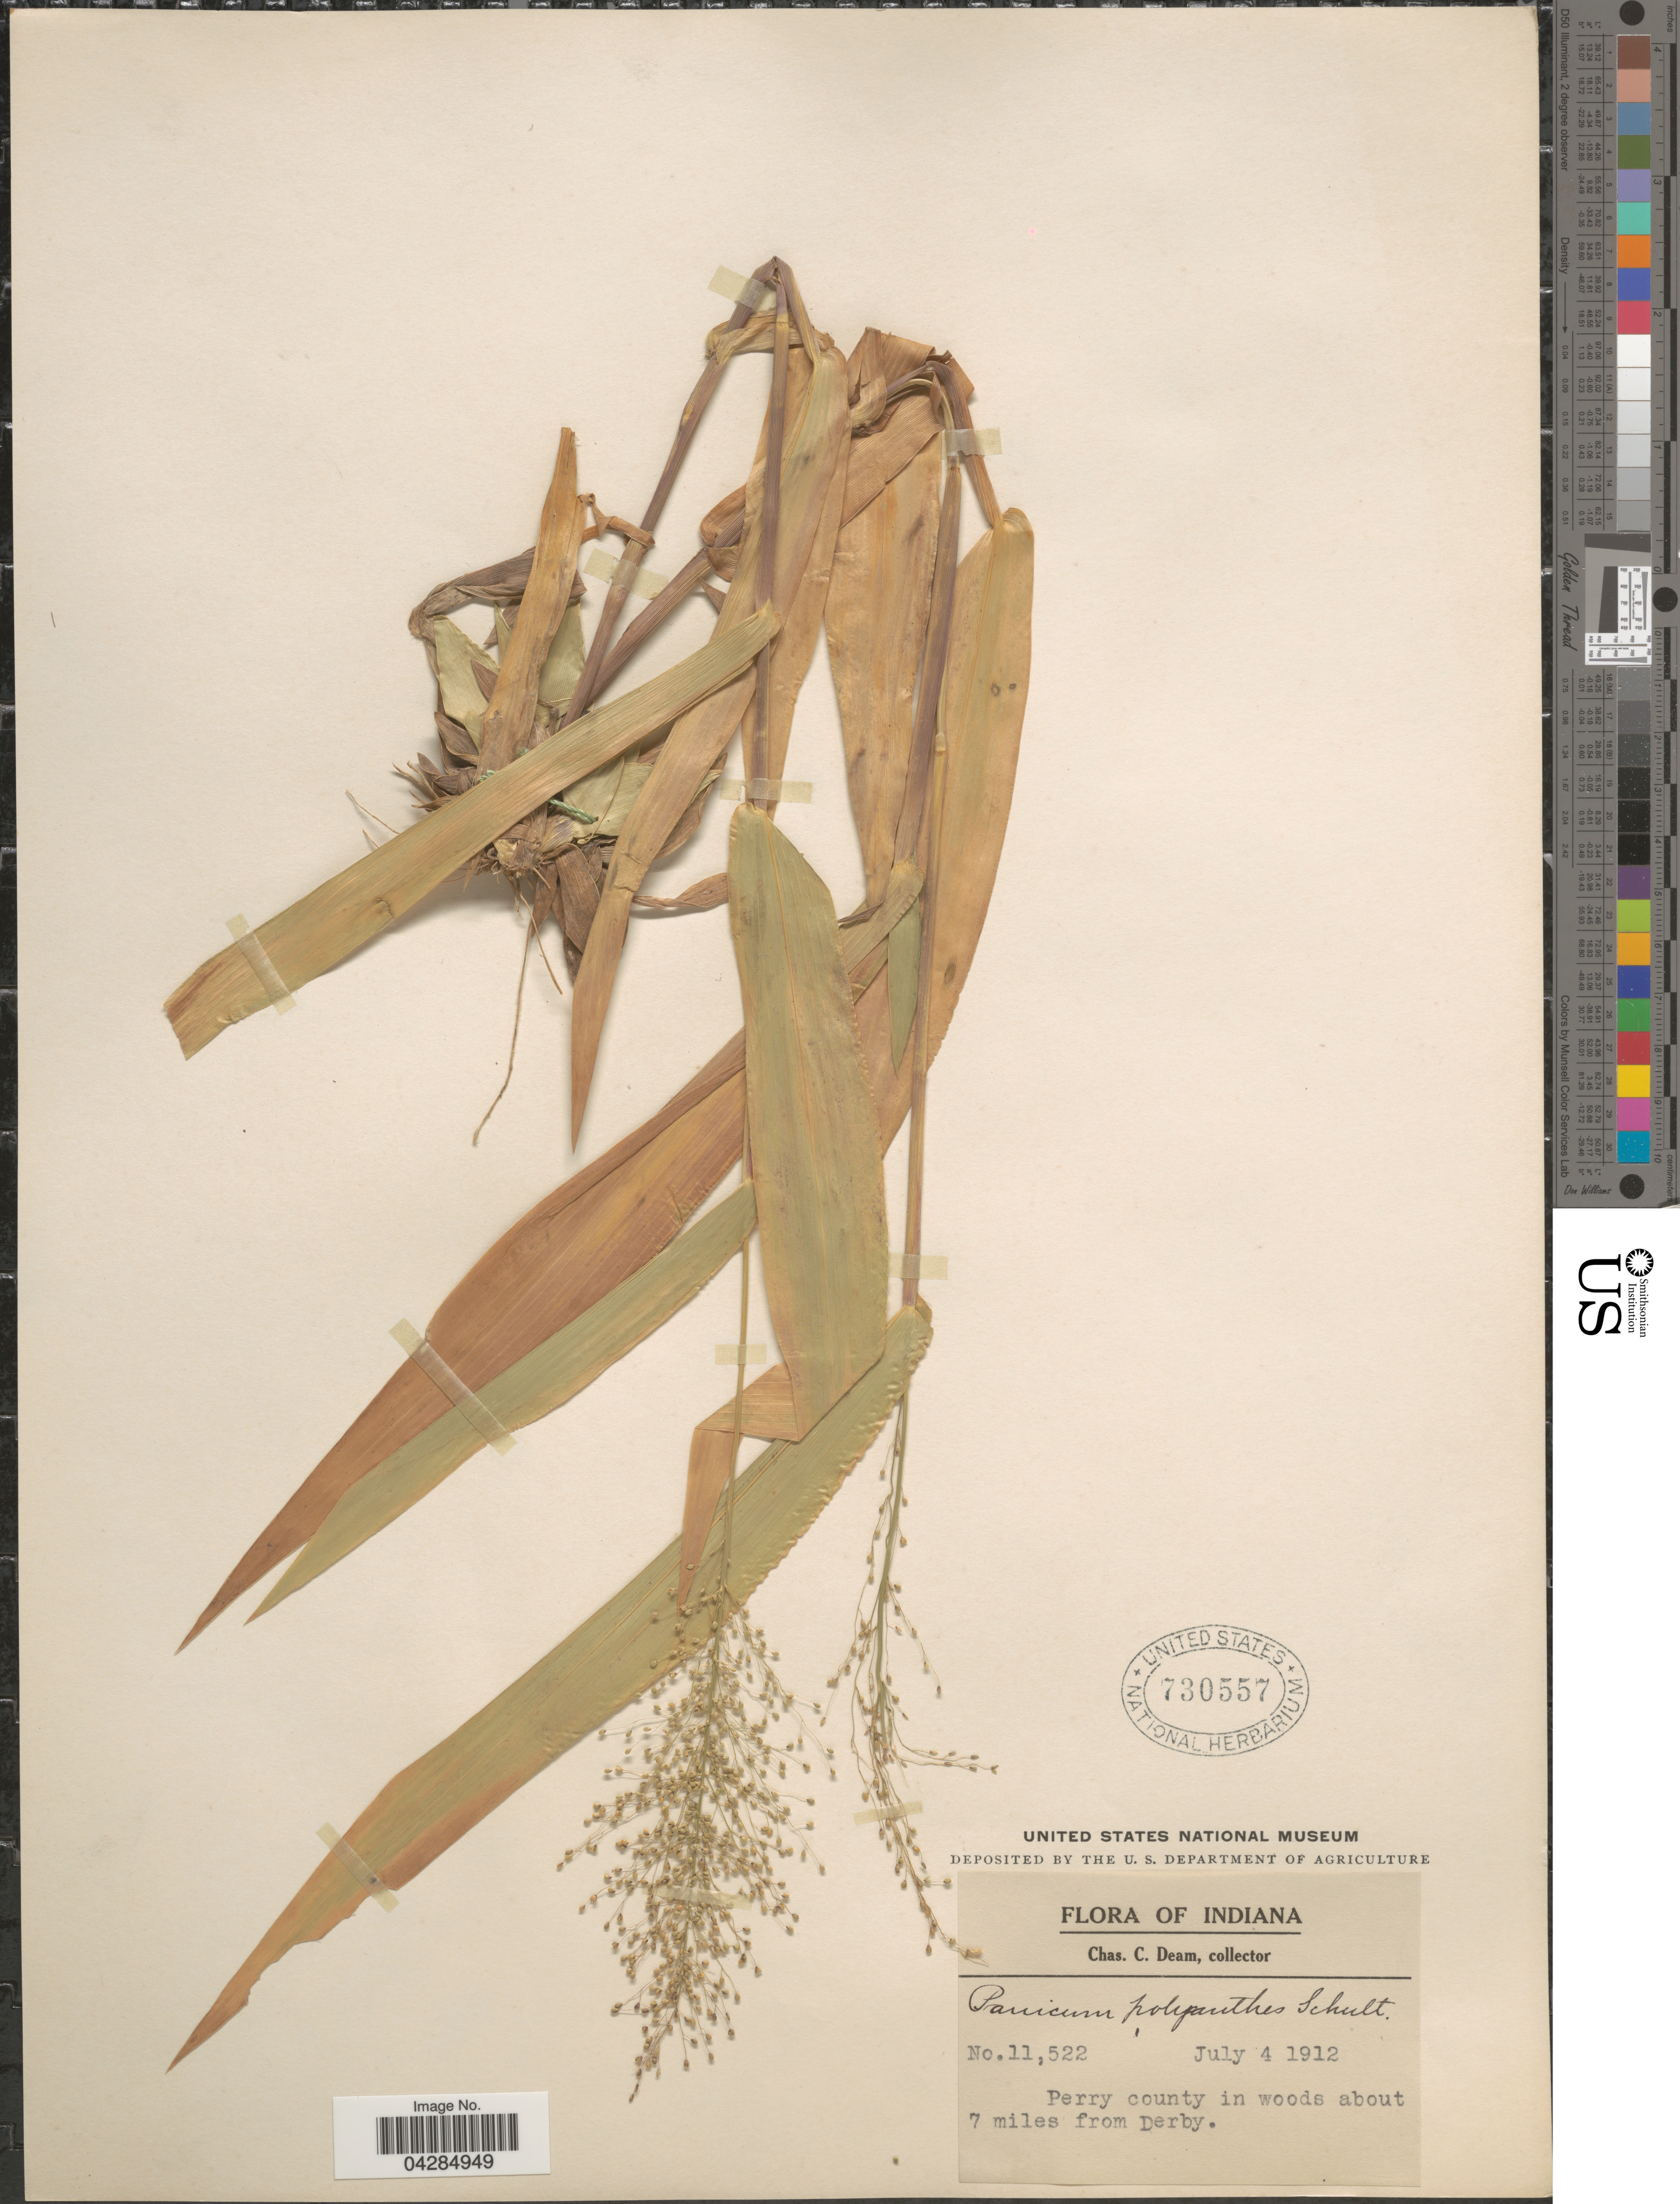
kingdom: Plantae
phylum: Tracheophyta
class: Liliopsida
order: Poales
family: Poaceae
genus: Dichanthelium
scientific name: Dichanthelium portoricense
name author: (Desv. ex Ham.) B.F. Hansen & Wunderlin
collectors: C. C. Deam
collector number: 11522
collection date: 1912-07-04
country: United States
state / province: Indiana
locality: Perry county in woods about 7 miles from Derby.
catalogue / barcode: US 730557